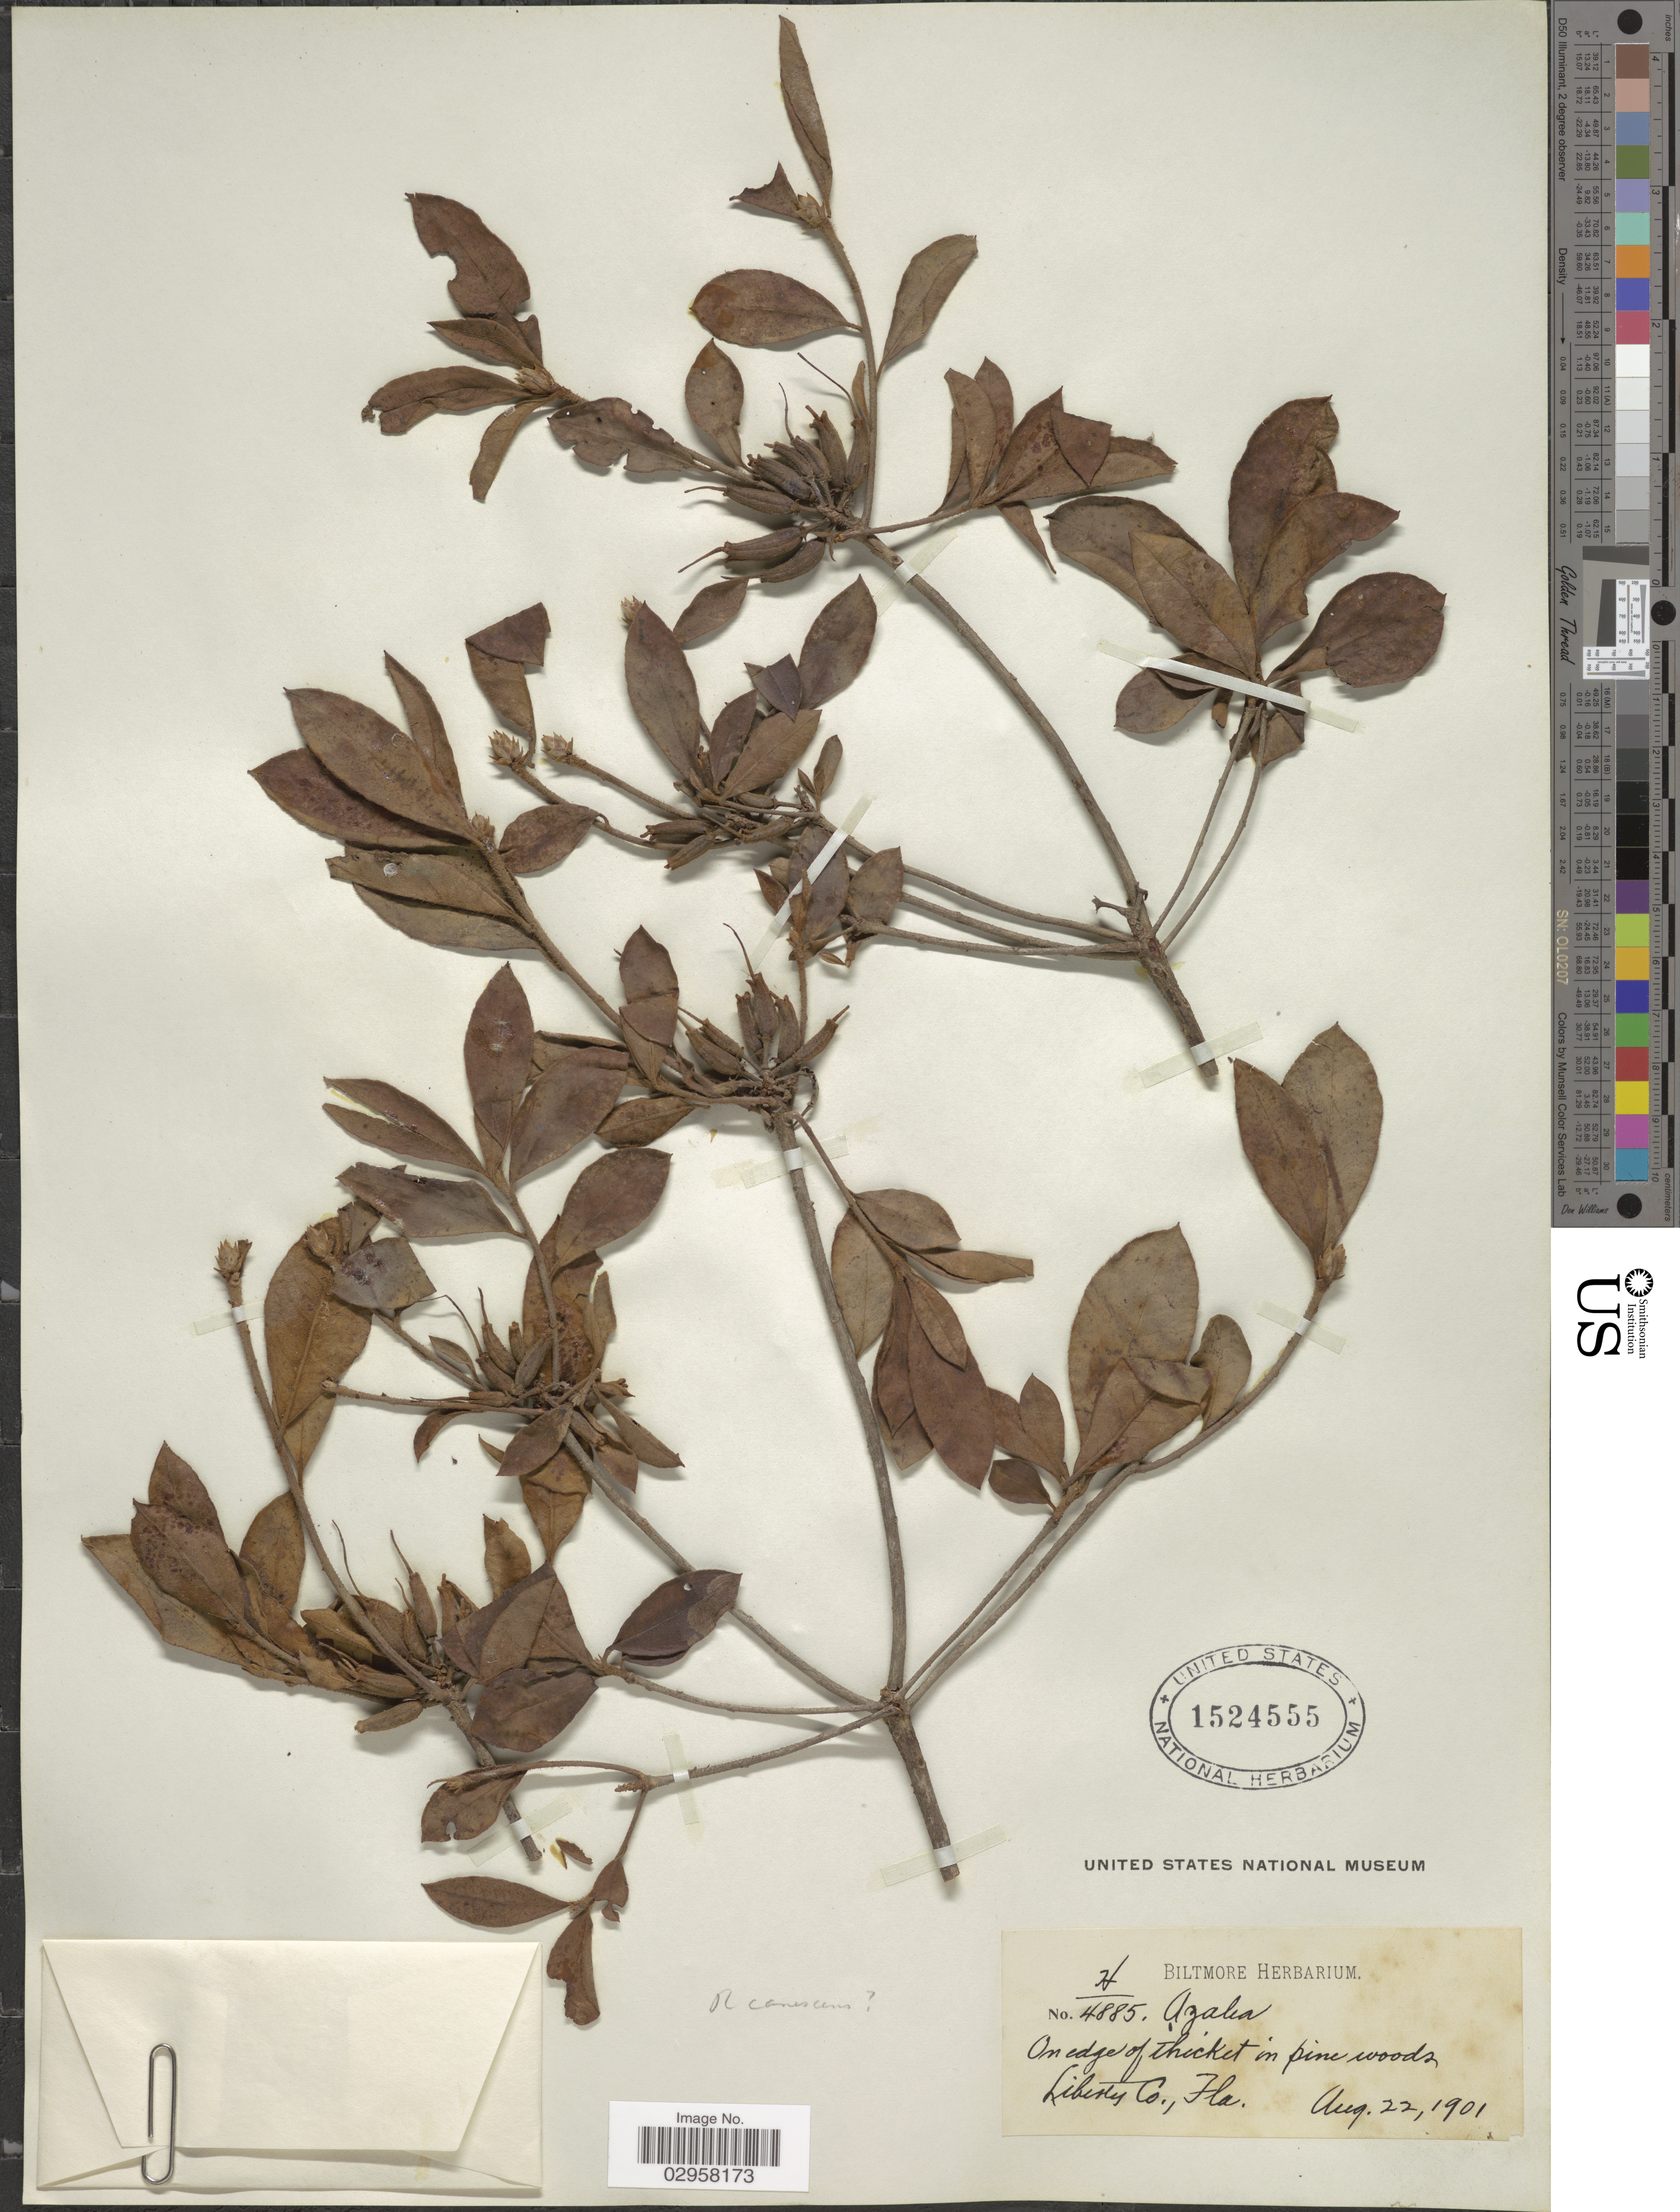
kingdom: Plantae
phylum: Tracheophyta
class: Magnoliopsida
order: Ericales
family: Ericaceae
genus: Rhododendron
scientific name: Rhododendron canescens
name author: (Michx.) Sweet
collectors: ex herb. Biltmore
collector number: H/4885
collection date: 1901-08-22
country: United States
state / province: Florida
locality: On edge of thicket in pine woods, Liberty Co.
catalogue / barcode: US 1524555